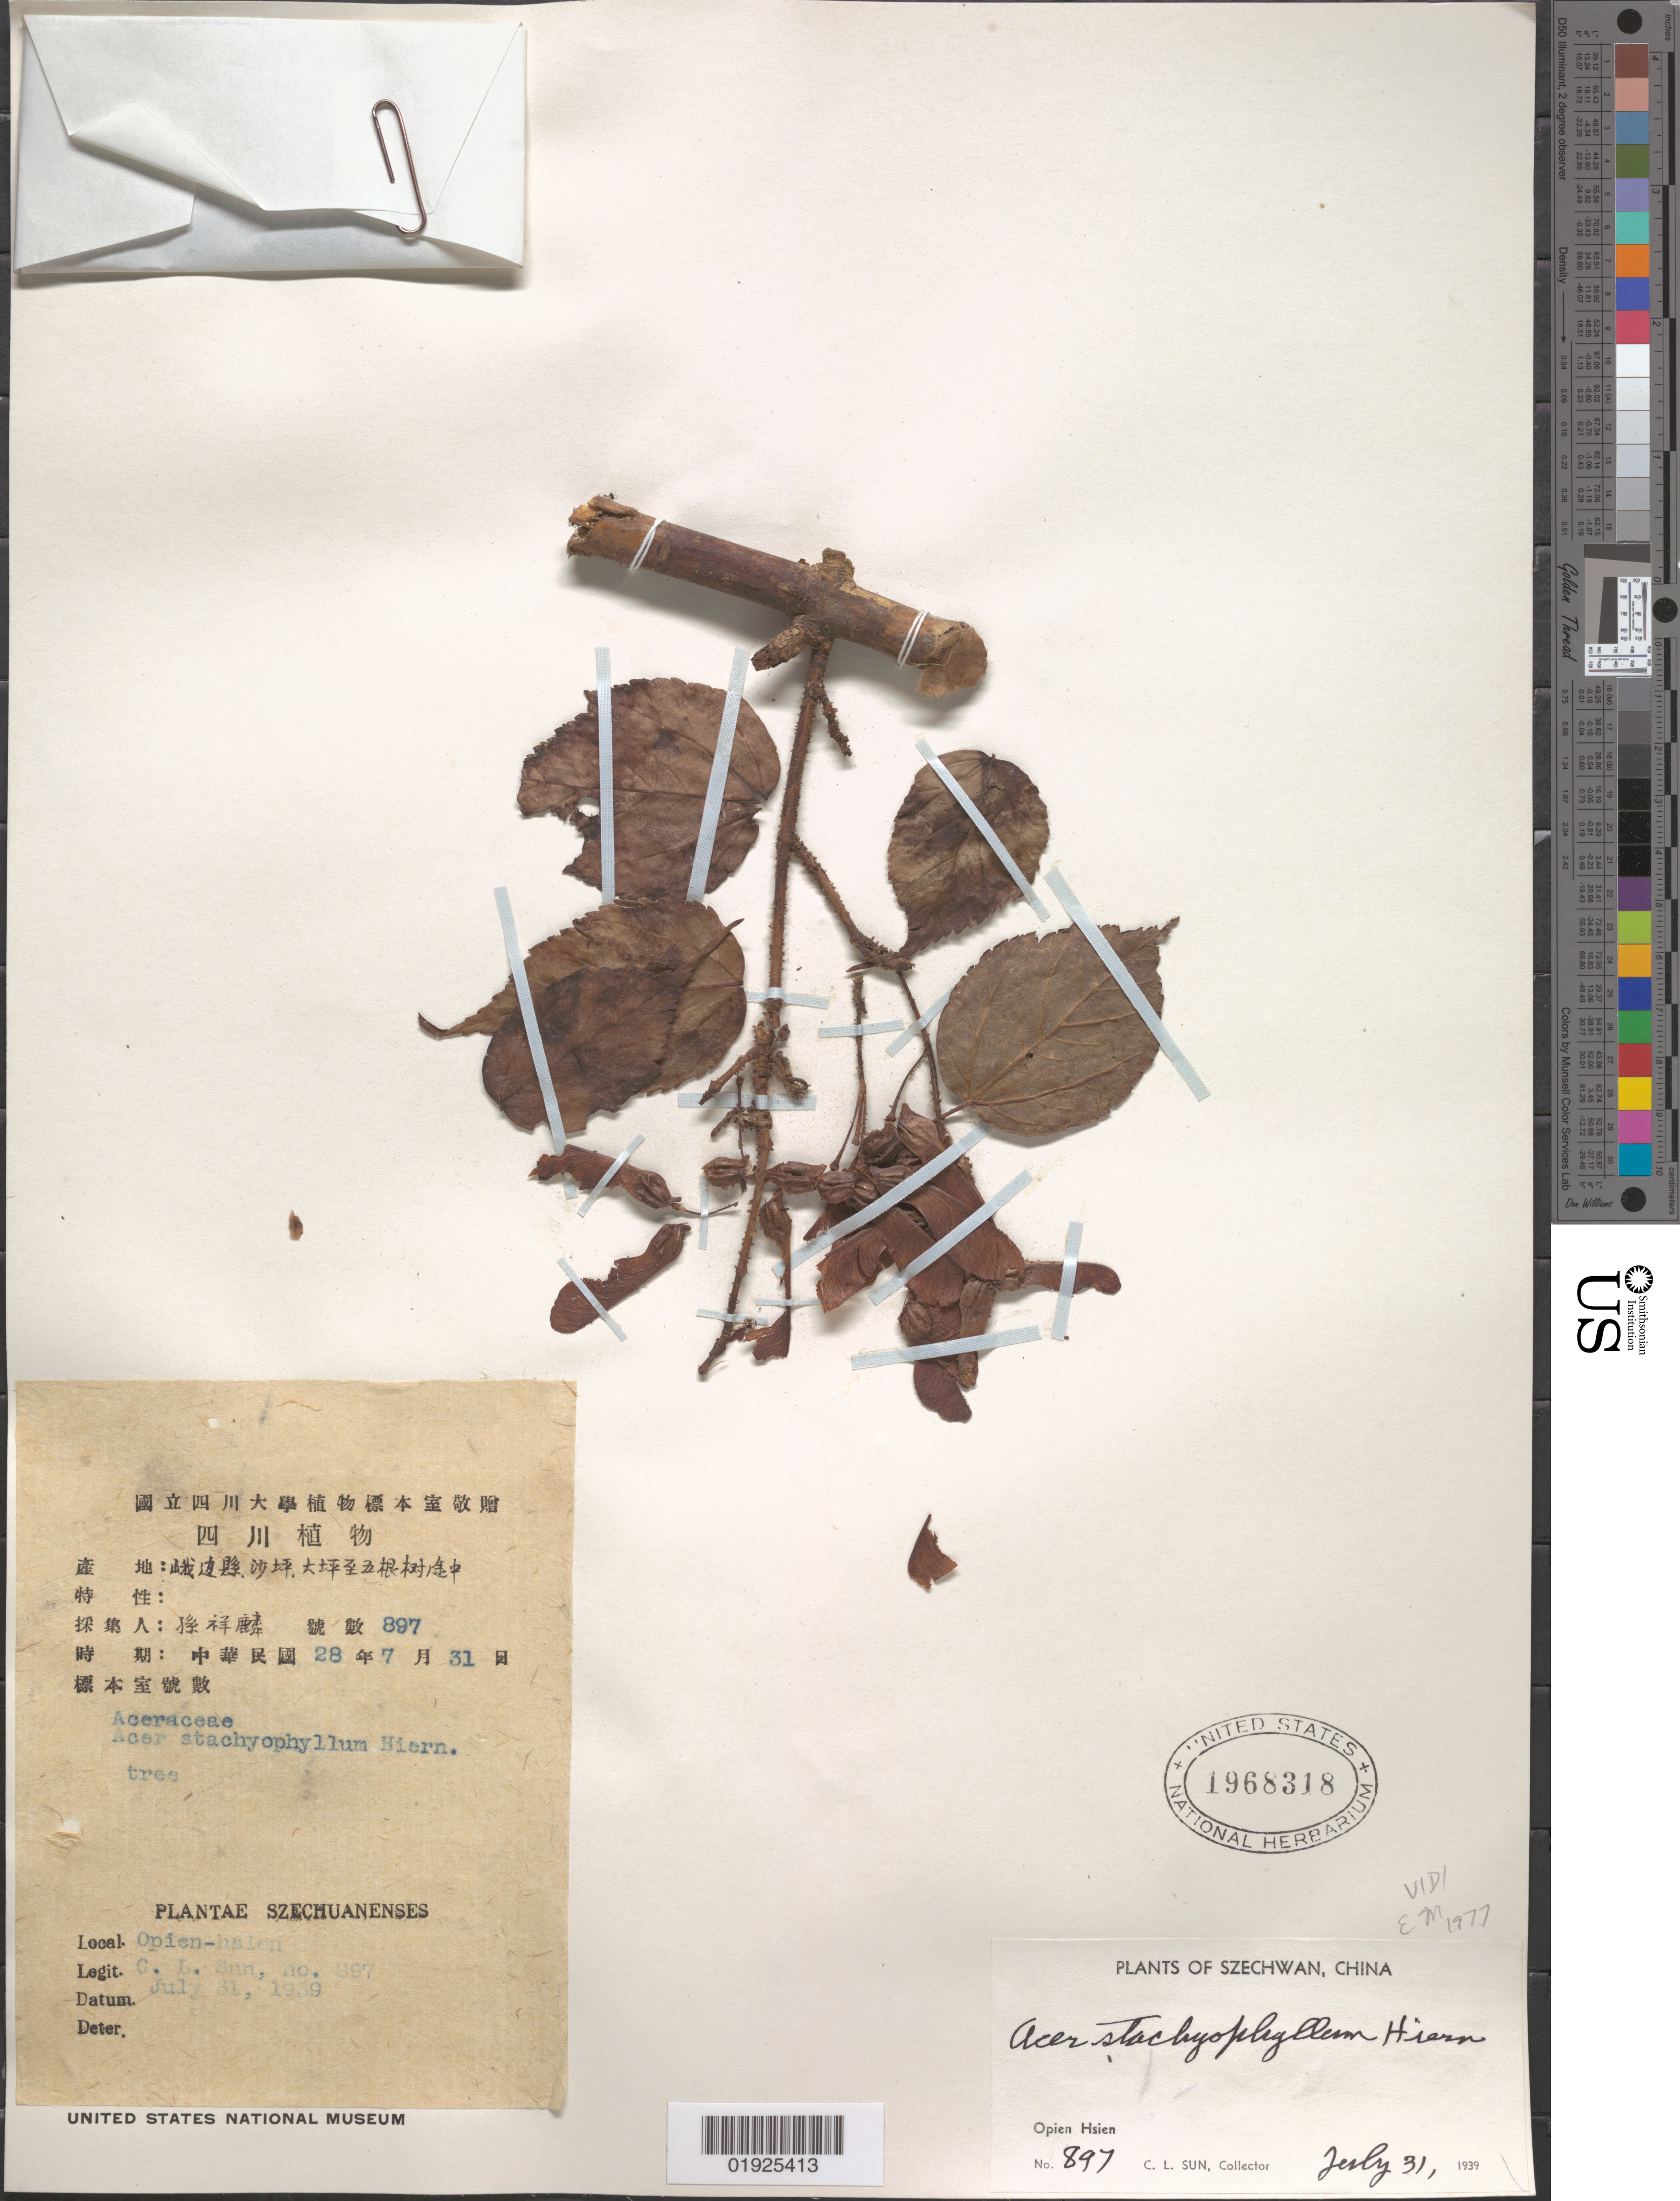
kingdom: Plantae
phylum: Tracheophyta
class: Magnoliopsida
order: Sapindales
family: Sapindaceae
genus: Acer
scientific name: Acer stachyophyllum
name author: Hiern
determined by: Murray, Edward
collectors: S. C. Sun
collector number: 897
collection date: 1939-07-31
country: China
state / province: Sichuan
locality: Szechwan [Sichuan], Opien-hsien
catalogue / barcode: US 1968318